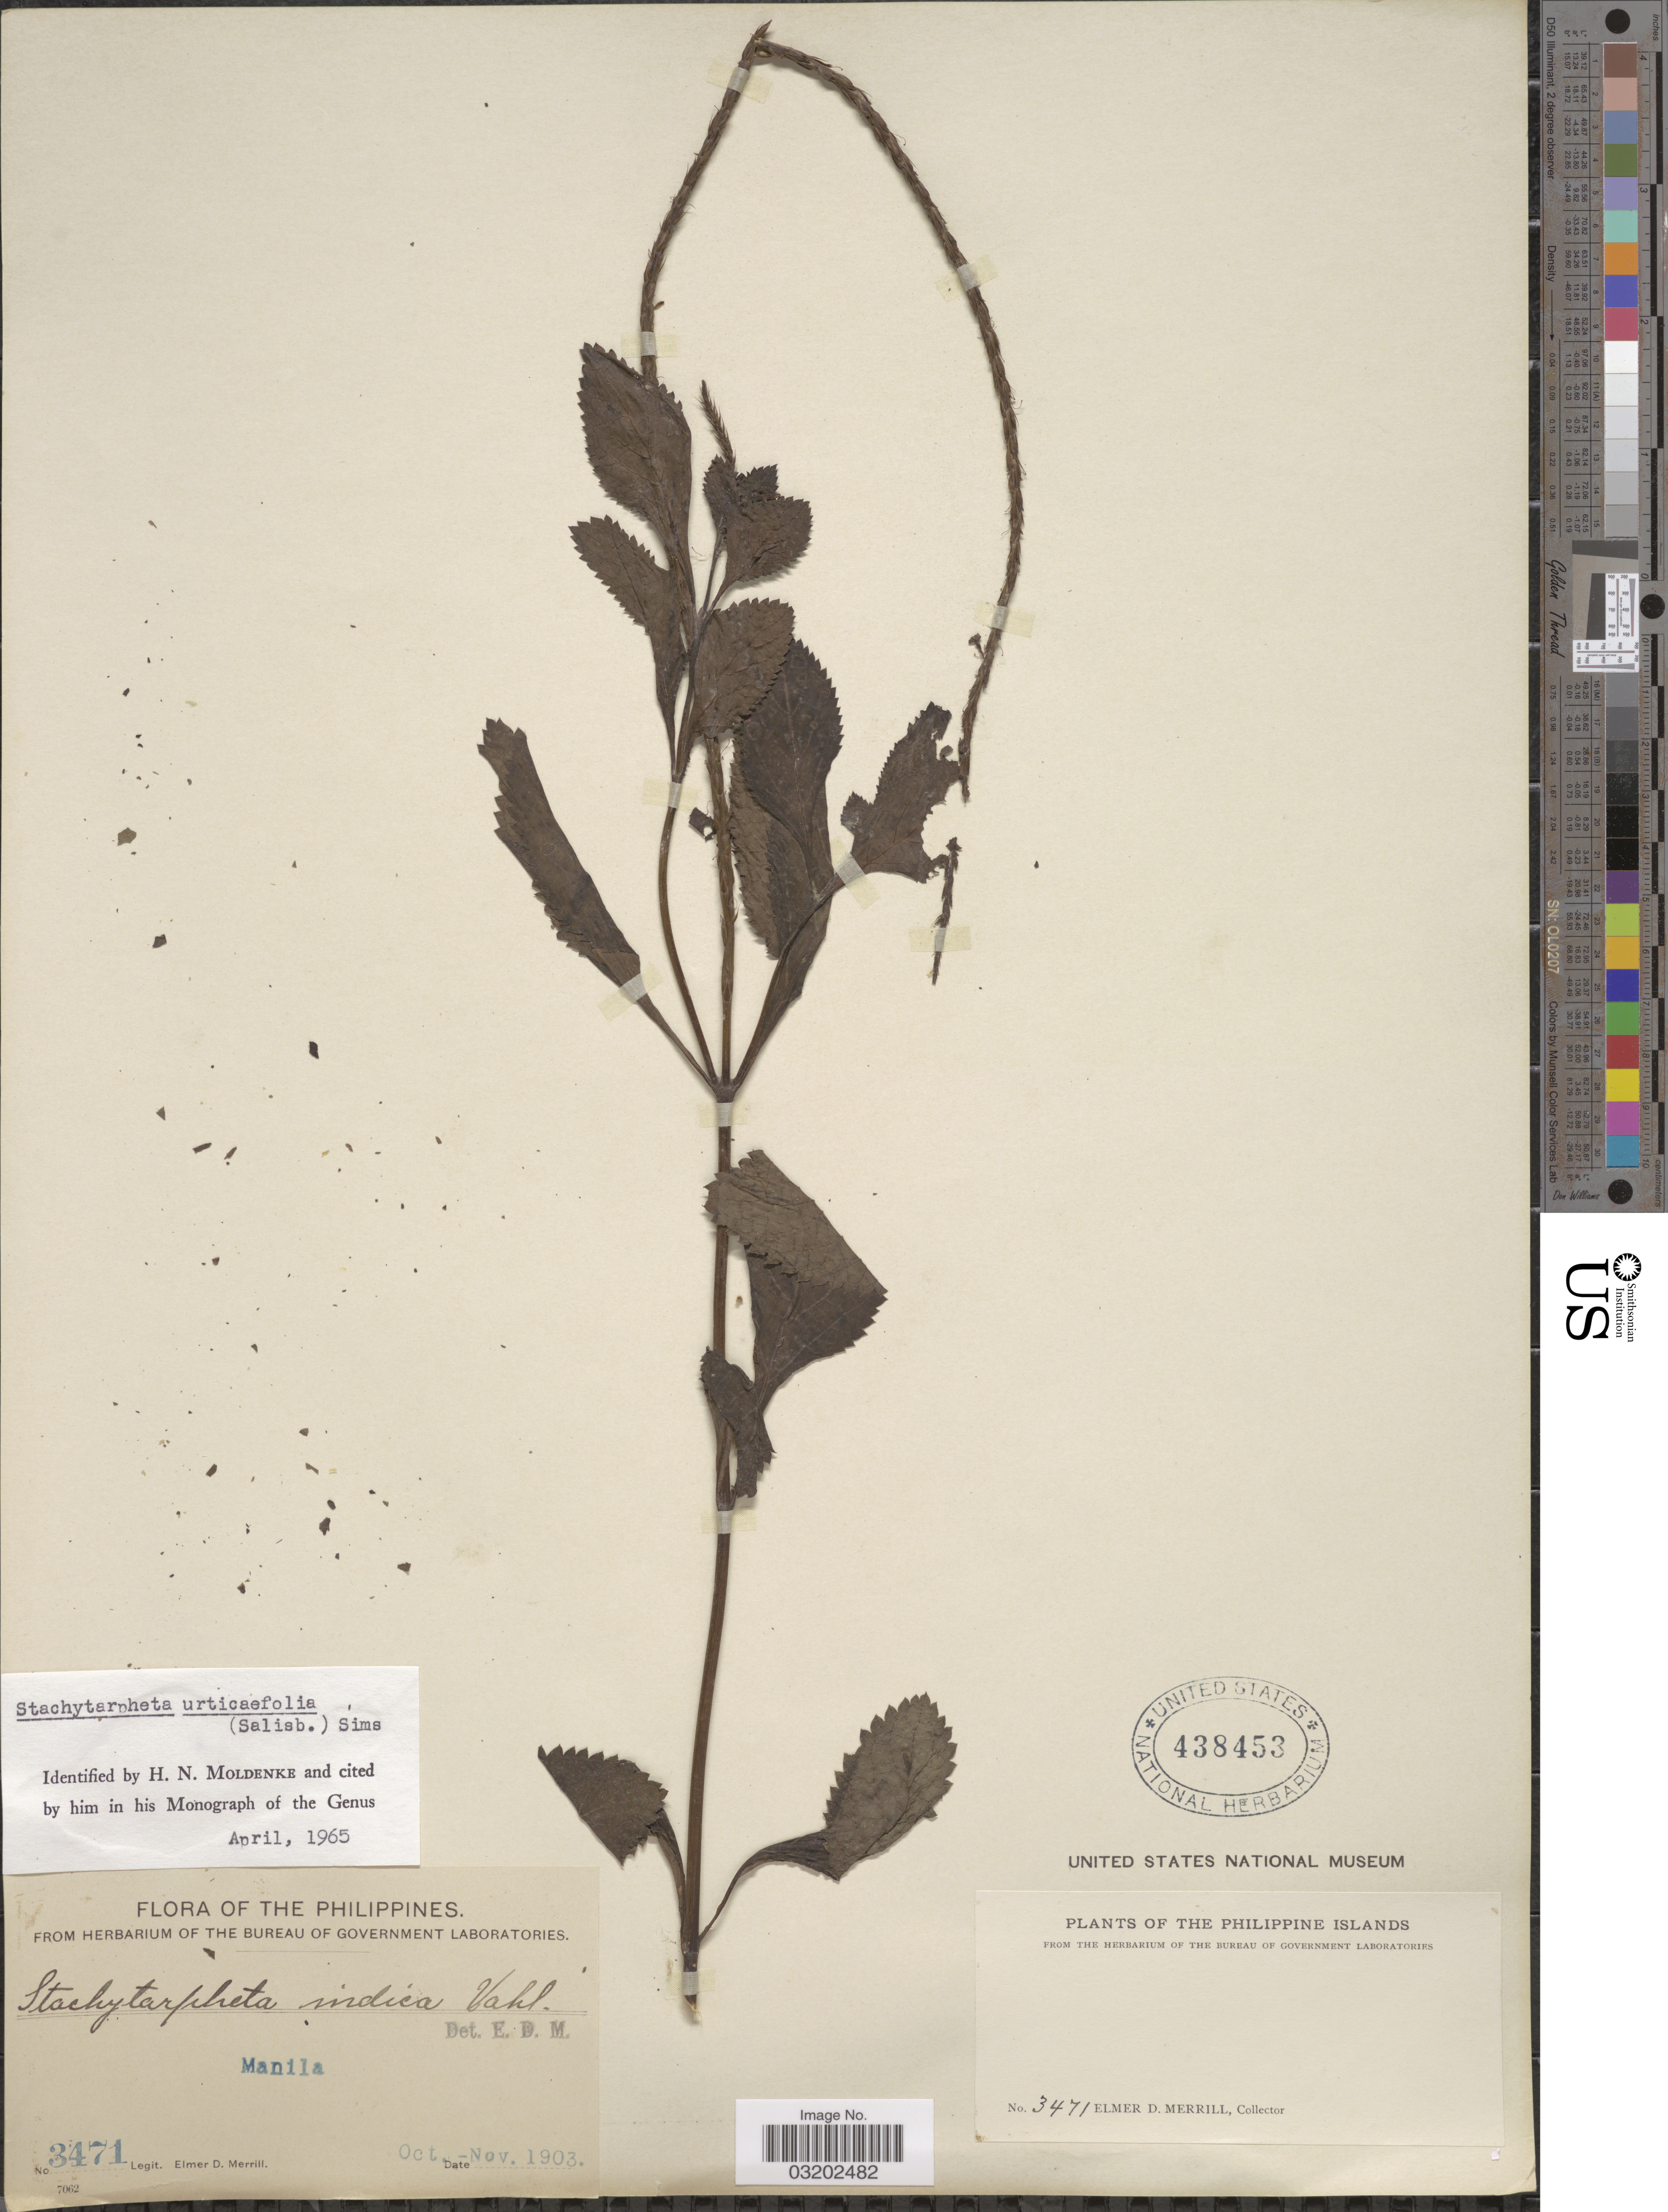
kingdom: Plantae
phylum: Tracheophyta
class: Magnoliopsida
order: Lamiales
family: Verbenaceae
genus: Stachytarpheta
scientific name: Stachytarpheta urticifolia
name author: Sims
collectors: E. D. Merrill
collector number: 3471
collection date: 1903-10/1903-11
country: Philippines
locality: Manila.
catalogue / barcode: US 438453